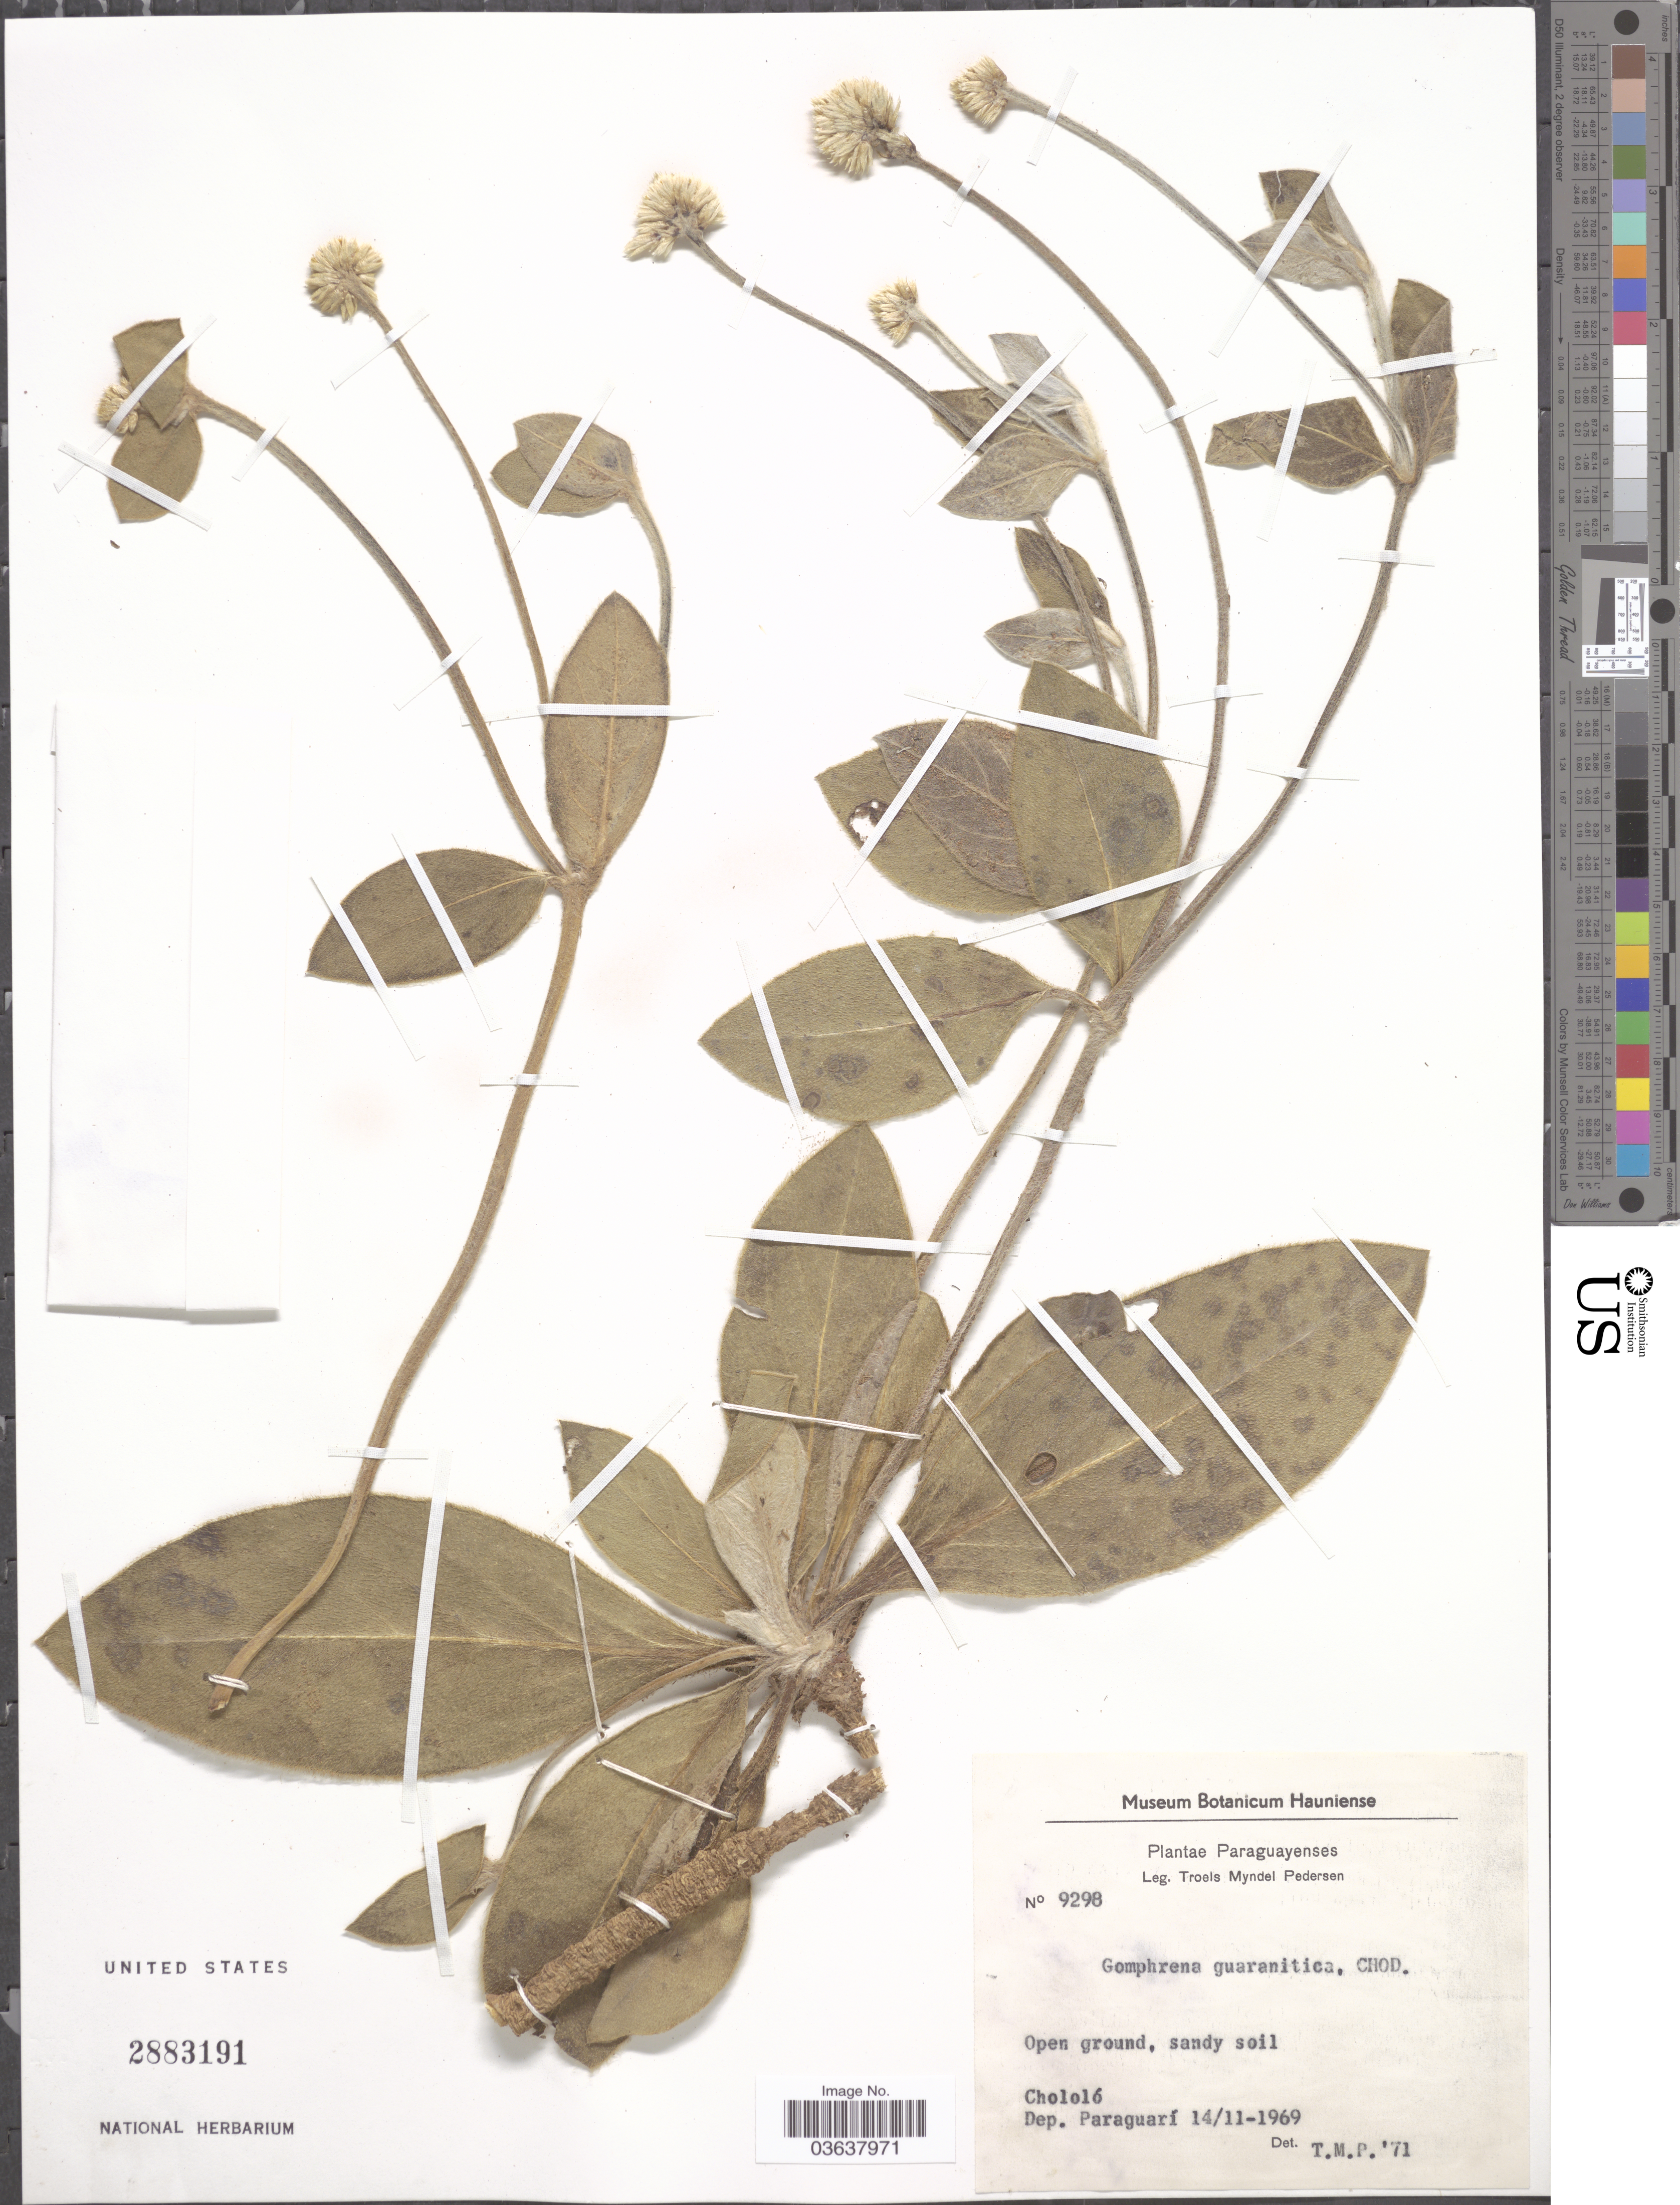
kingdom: Plantae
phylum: Tracheophyta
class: Magnoliopsida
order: Caryophyllales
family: Amaranthaceae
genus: Gomphrena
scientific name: Gomphrena guaranitica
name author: Chodat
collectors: T. Pederson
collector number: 9298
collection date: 1969-11-14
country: Paraguay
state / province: Paraguari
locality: Chololó. Dep. Paraguarí.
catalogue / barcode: US 2883191